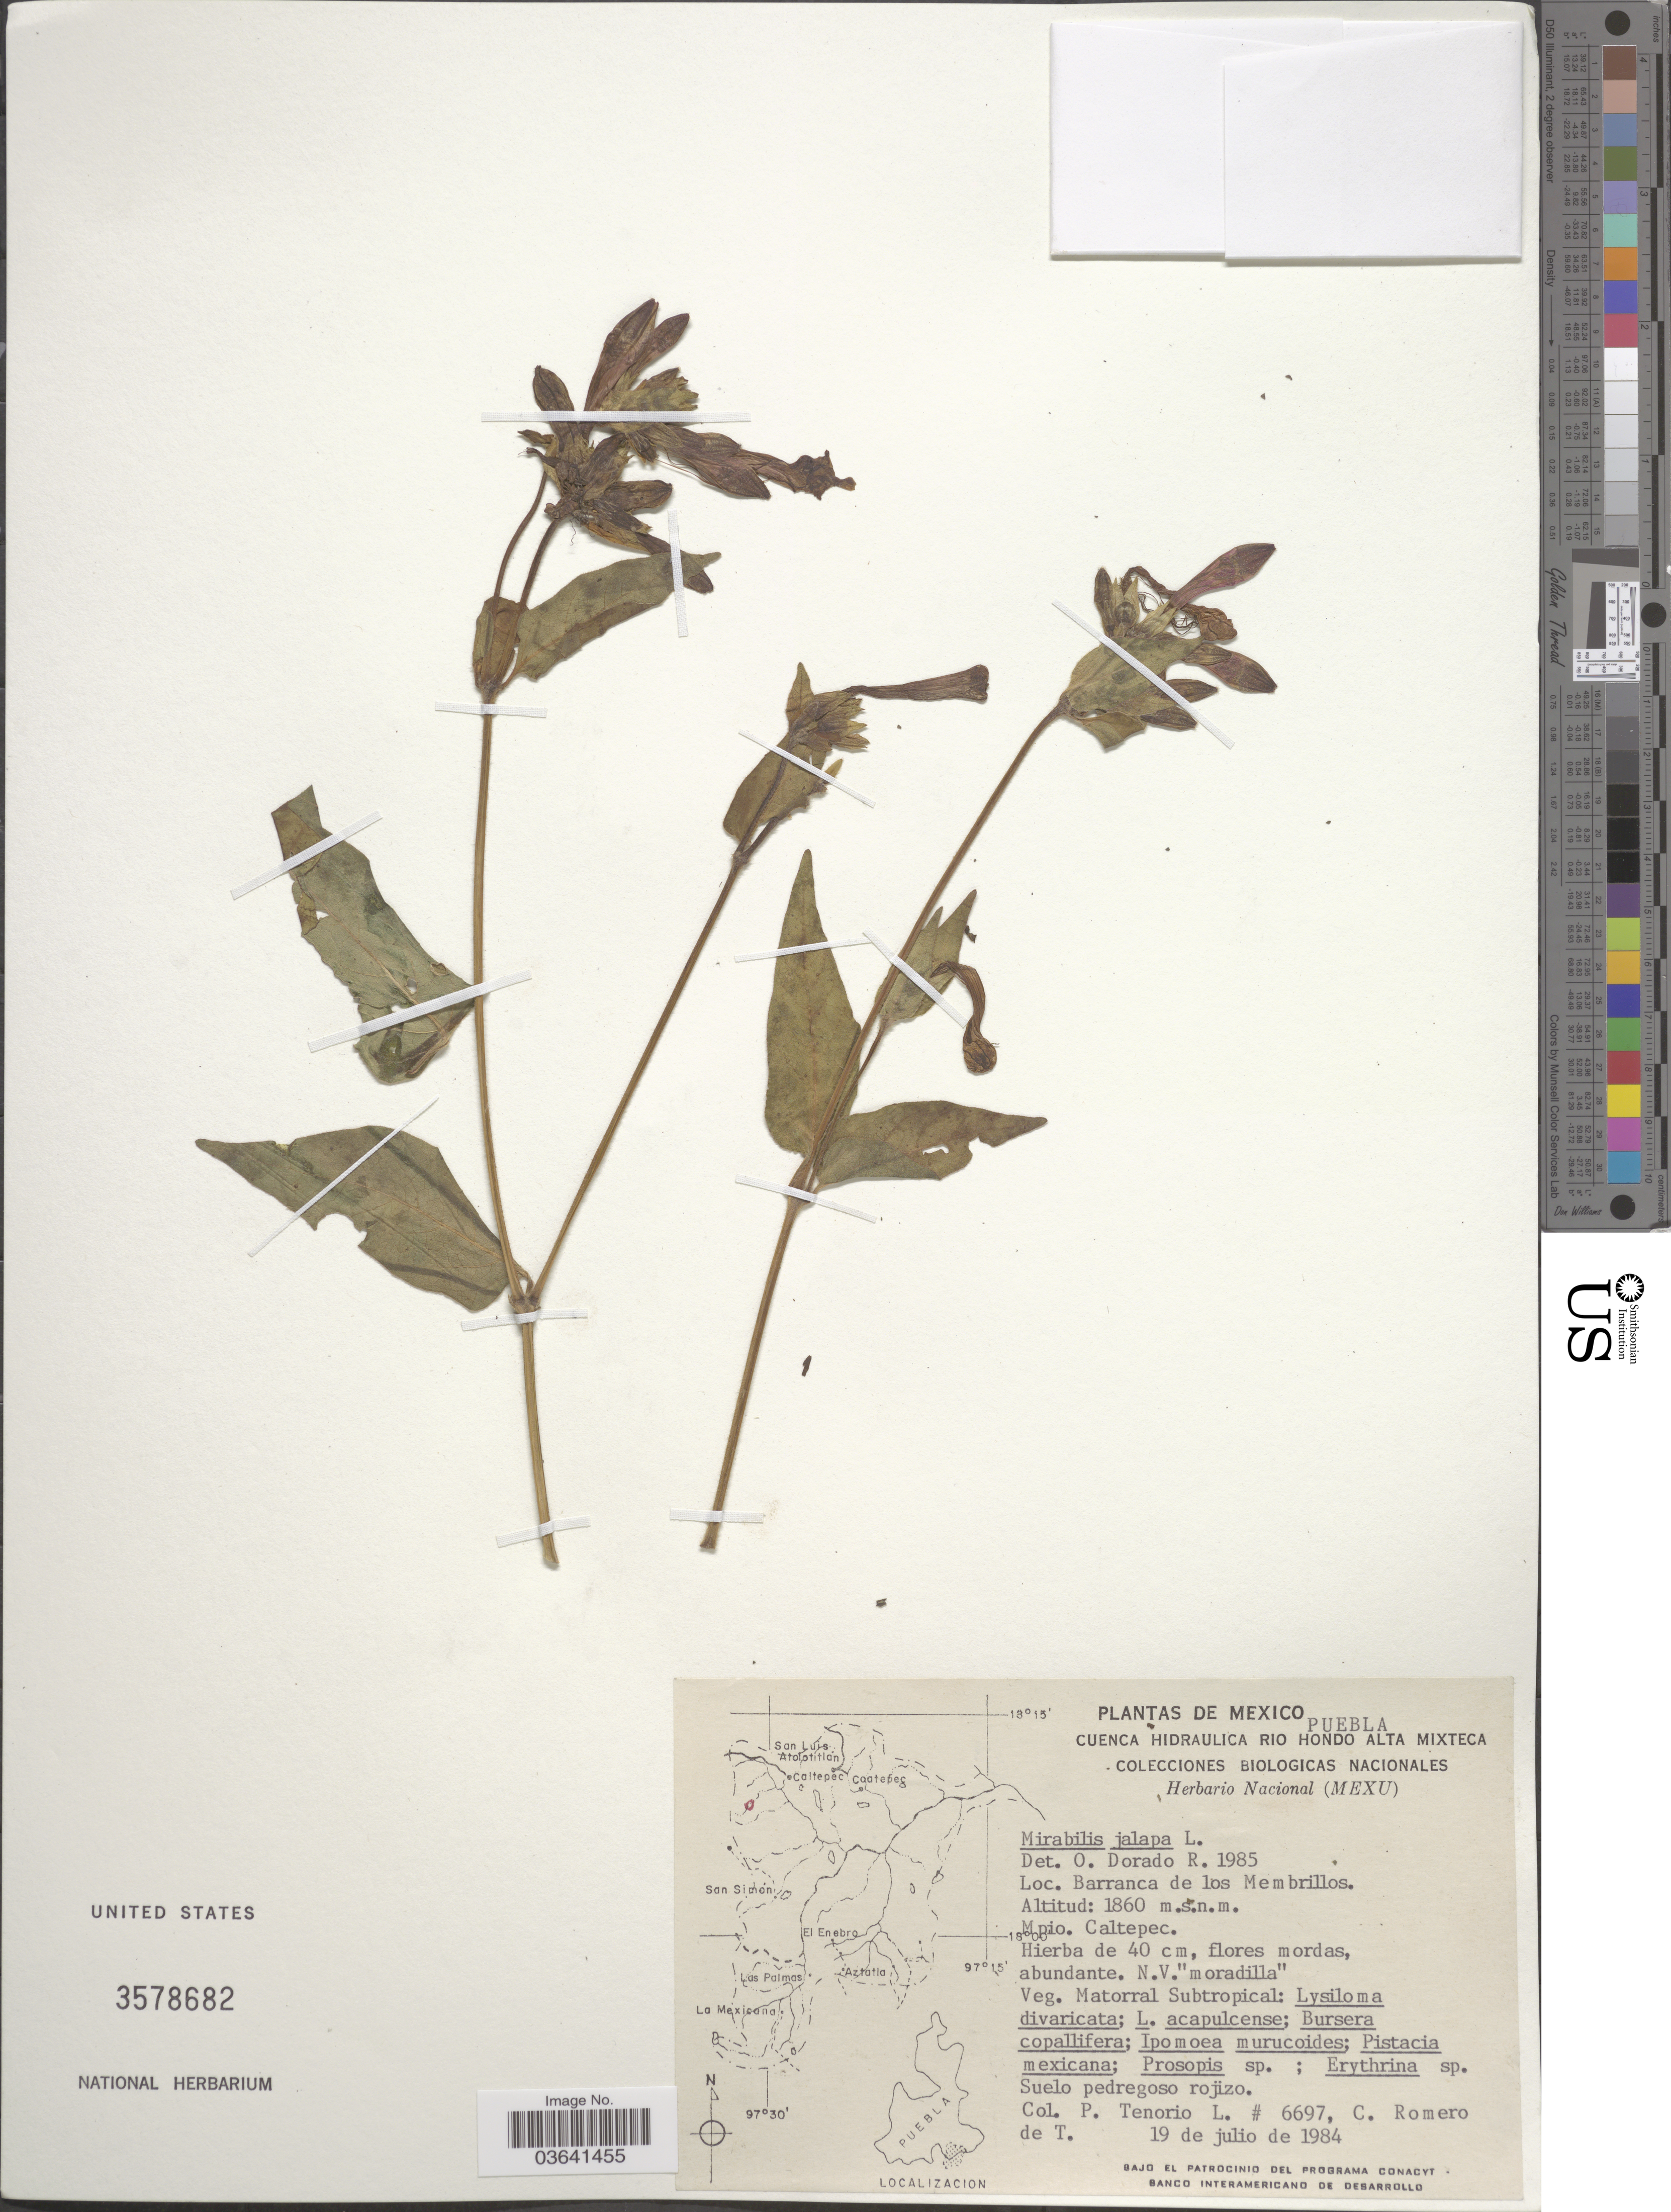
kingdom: Plantae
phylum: Tracheophyta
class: Magnoliopsida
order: Caryophyllales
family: Nyctaginaceae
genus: Mirabilis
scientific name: Mirabilis jalapa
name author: L.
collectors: P. Tenorio L. & C. Romero de T.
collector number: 6697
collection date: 1984-07-19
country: Mexico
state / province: Puebla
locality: Cuenca Hidraulica Rio Hondo alta Mixteca. [unsure placement] Barranca de los Membrillos. Mpio. Caltepec.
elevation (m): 1860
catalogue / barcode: US 3578682